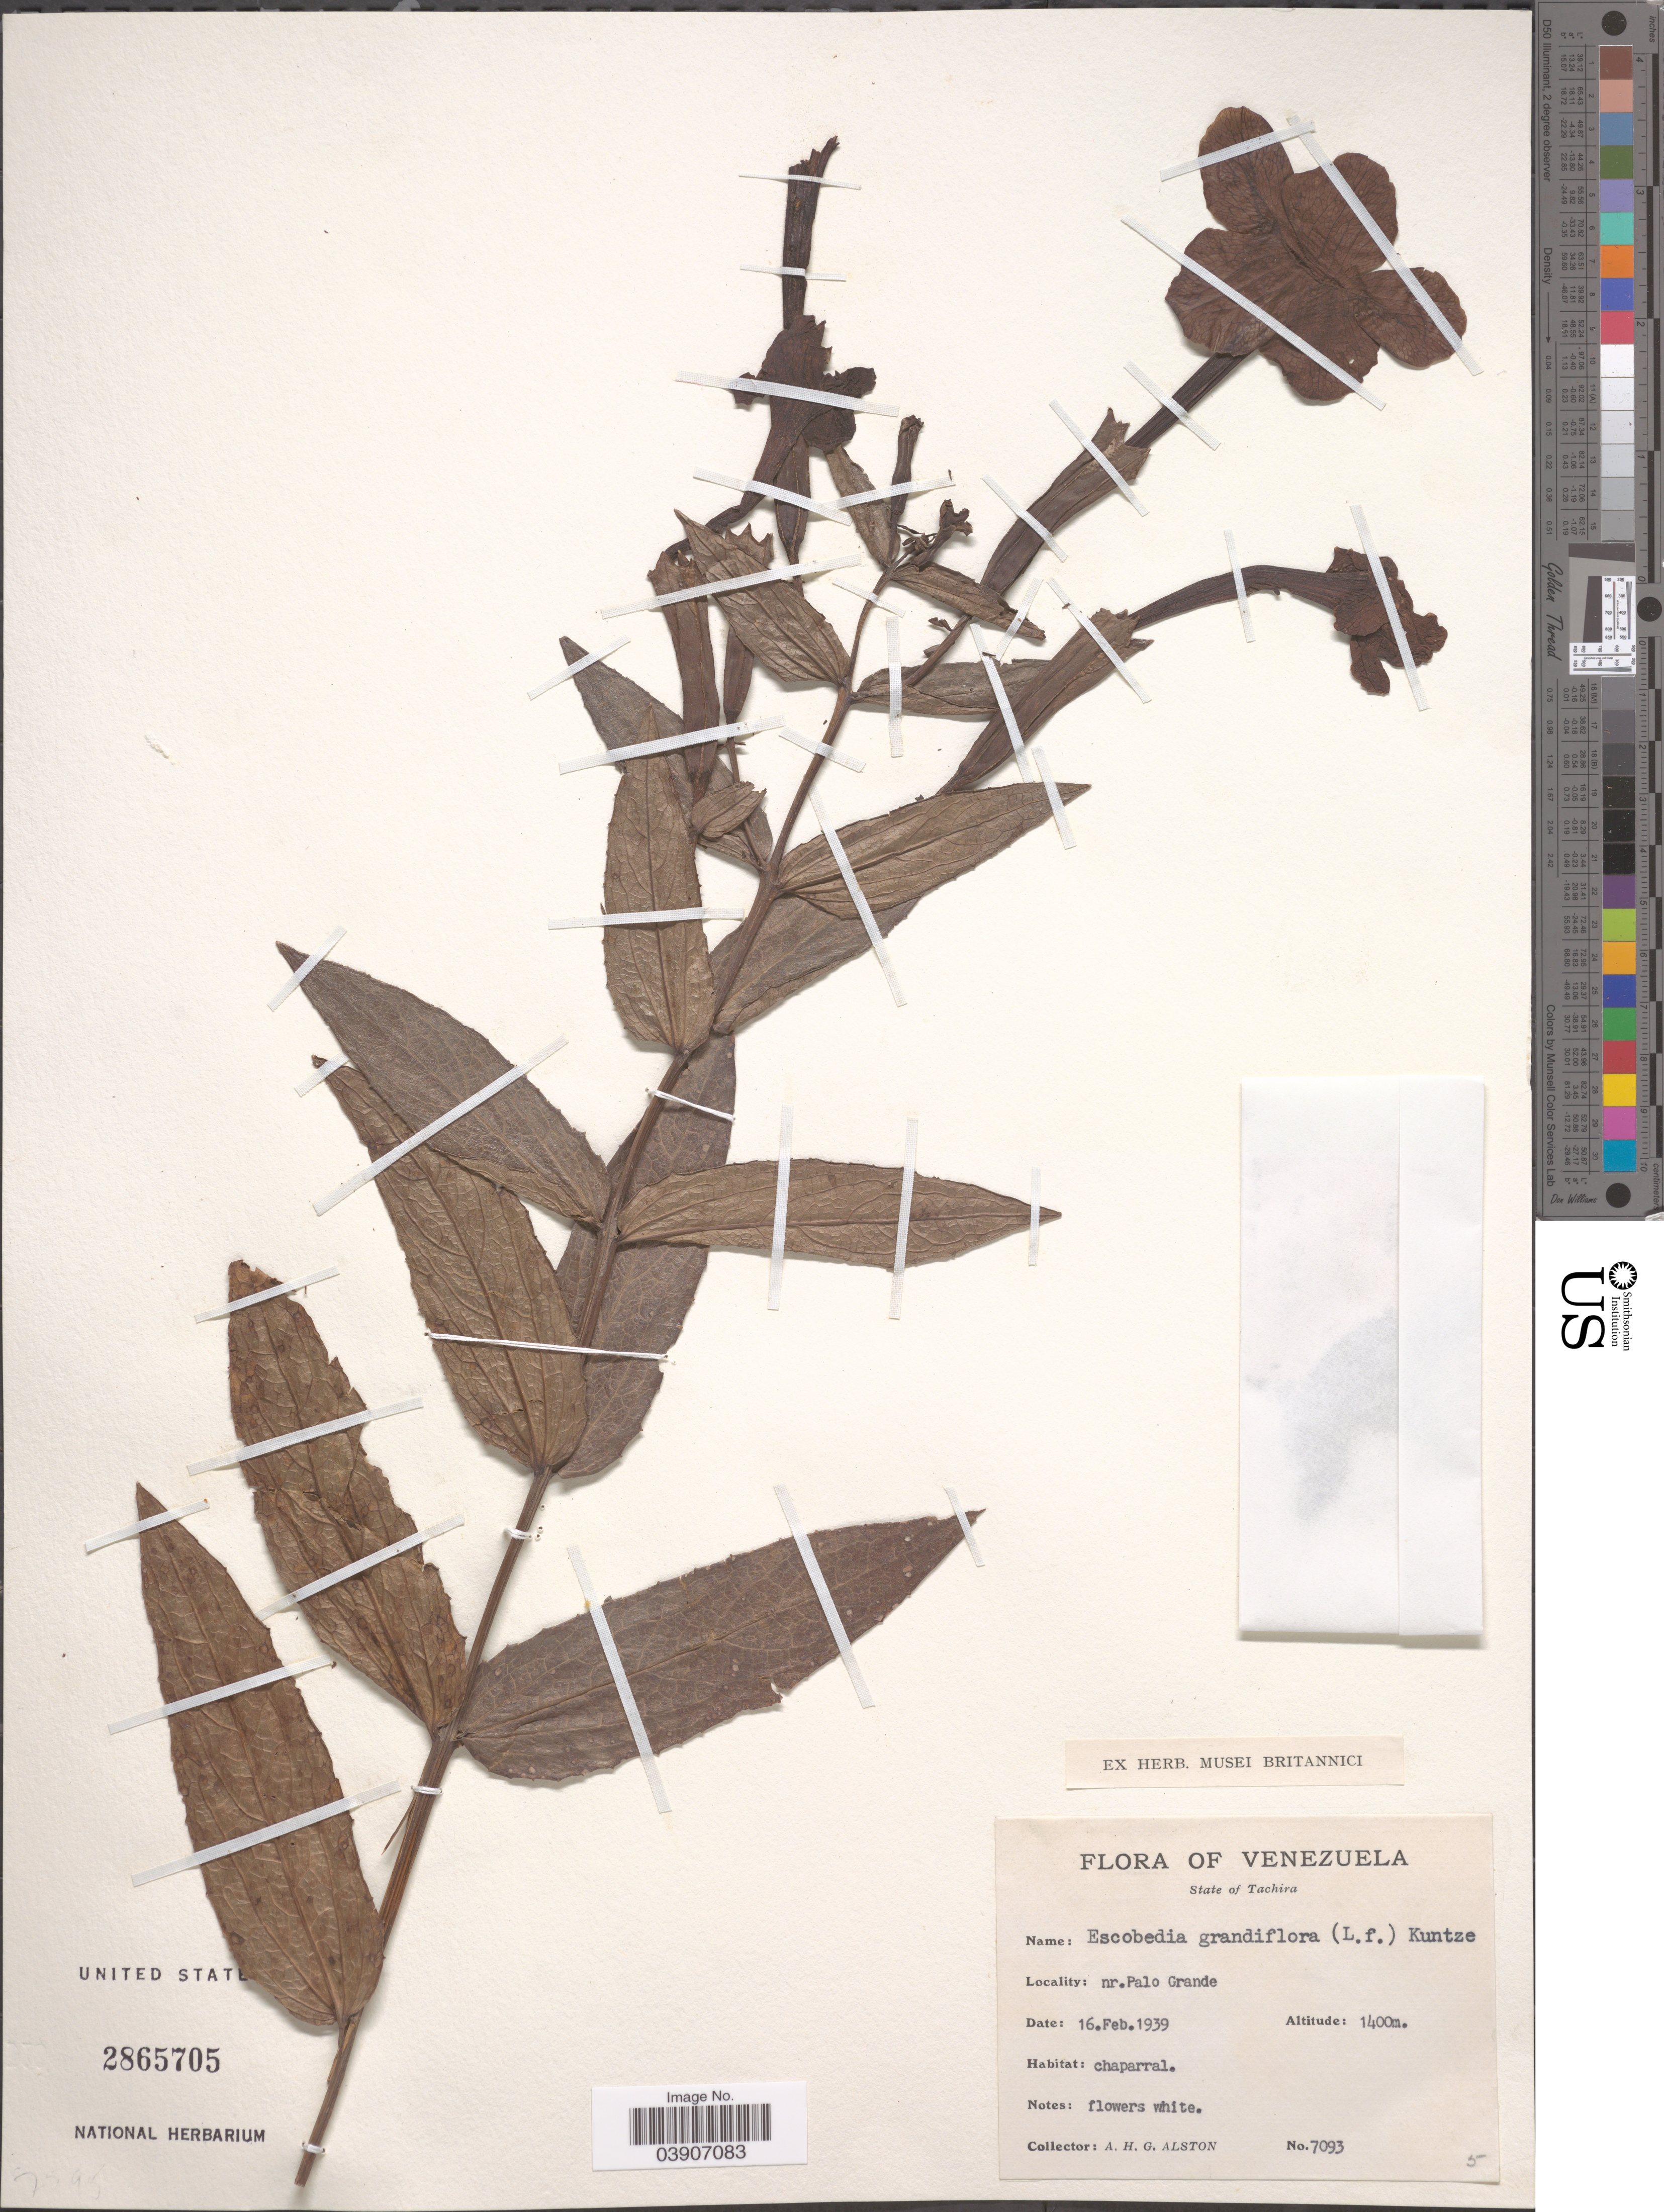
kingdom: Plantae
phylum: Tracheophyta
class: Magnoliopsida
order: Lamiales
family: Orobanchaceae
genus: Escobedia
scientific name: Escobedia grandiflora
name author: (L. f.) Kuntze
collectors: A. H. Alston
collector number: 7093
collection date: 1939-02-16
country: Venezuela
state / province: Tachira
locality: Nr. Palo Grande.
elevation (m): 1400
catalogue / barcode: US 2865705